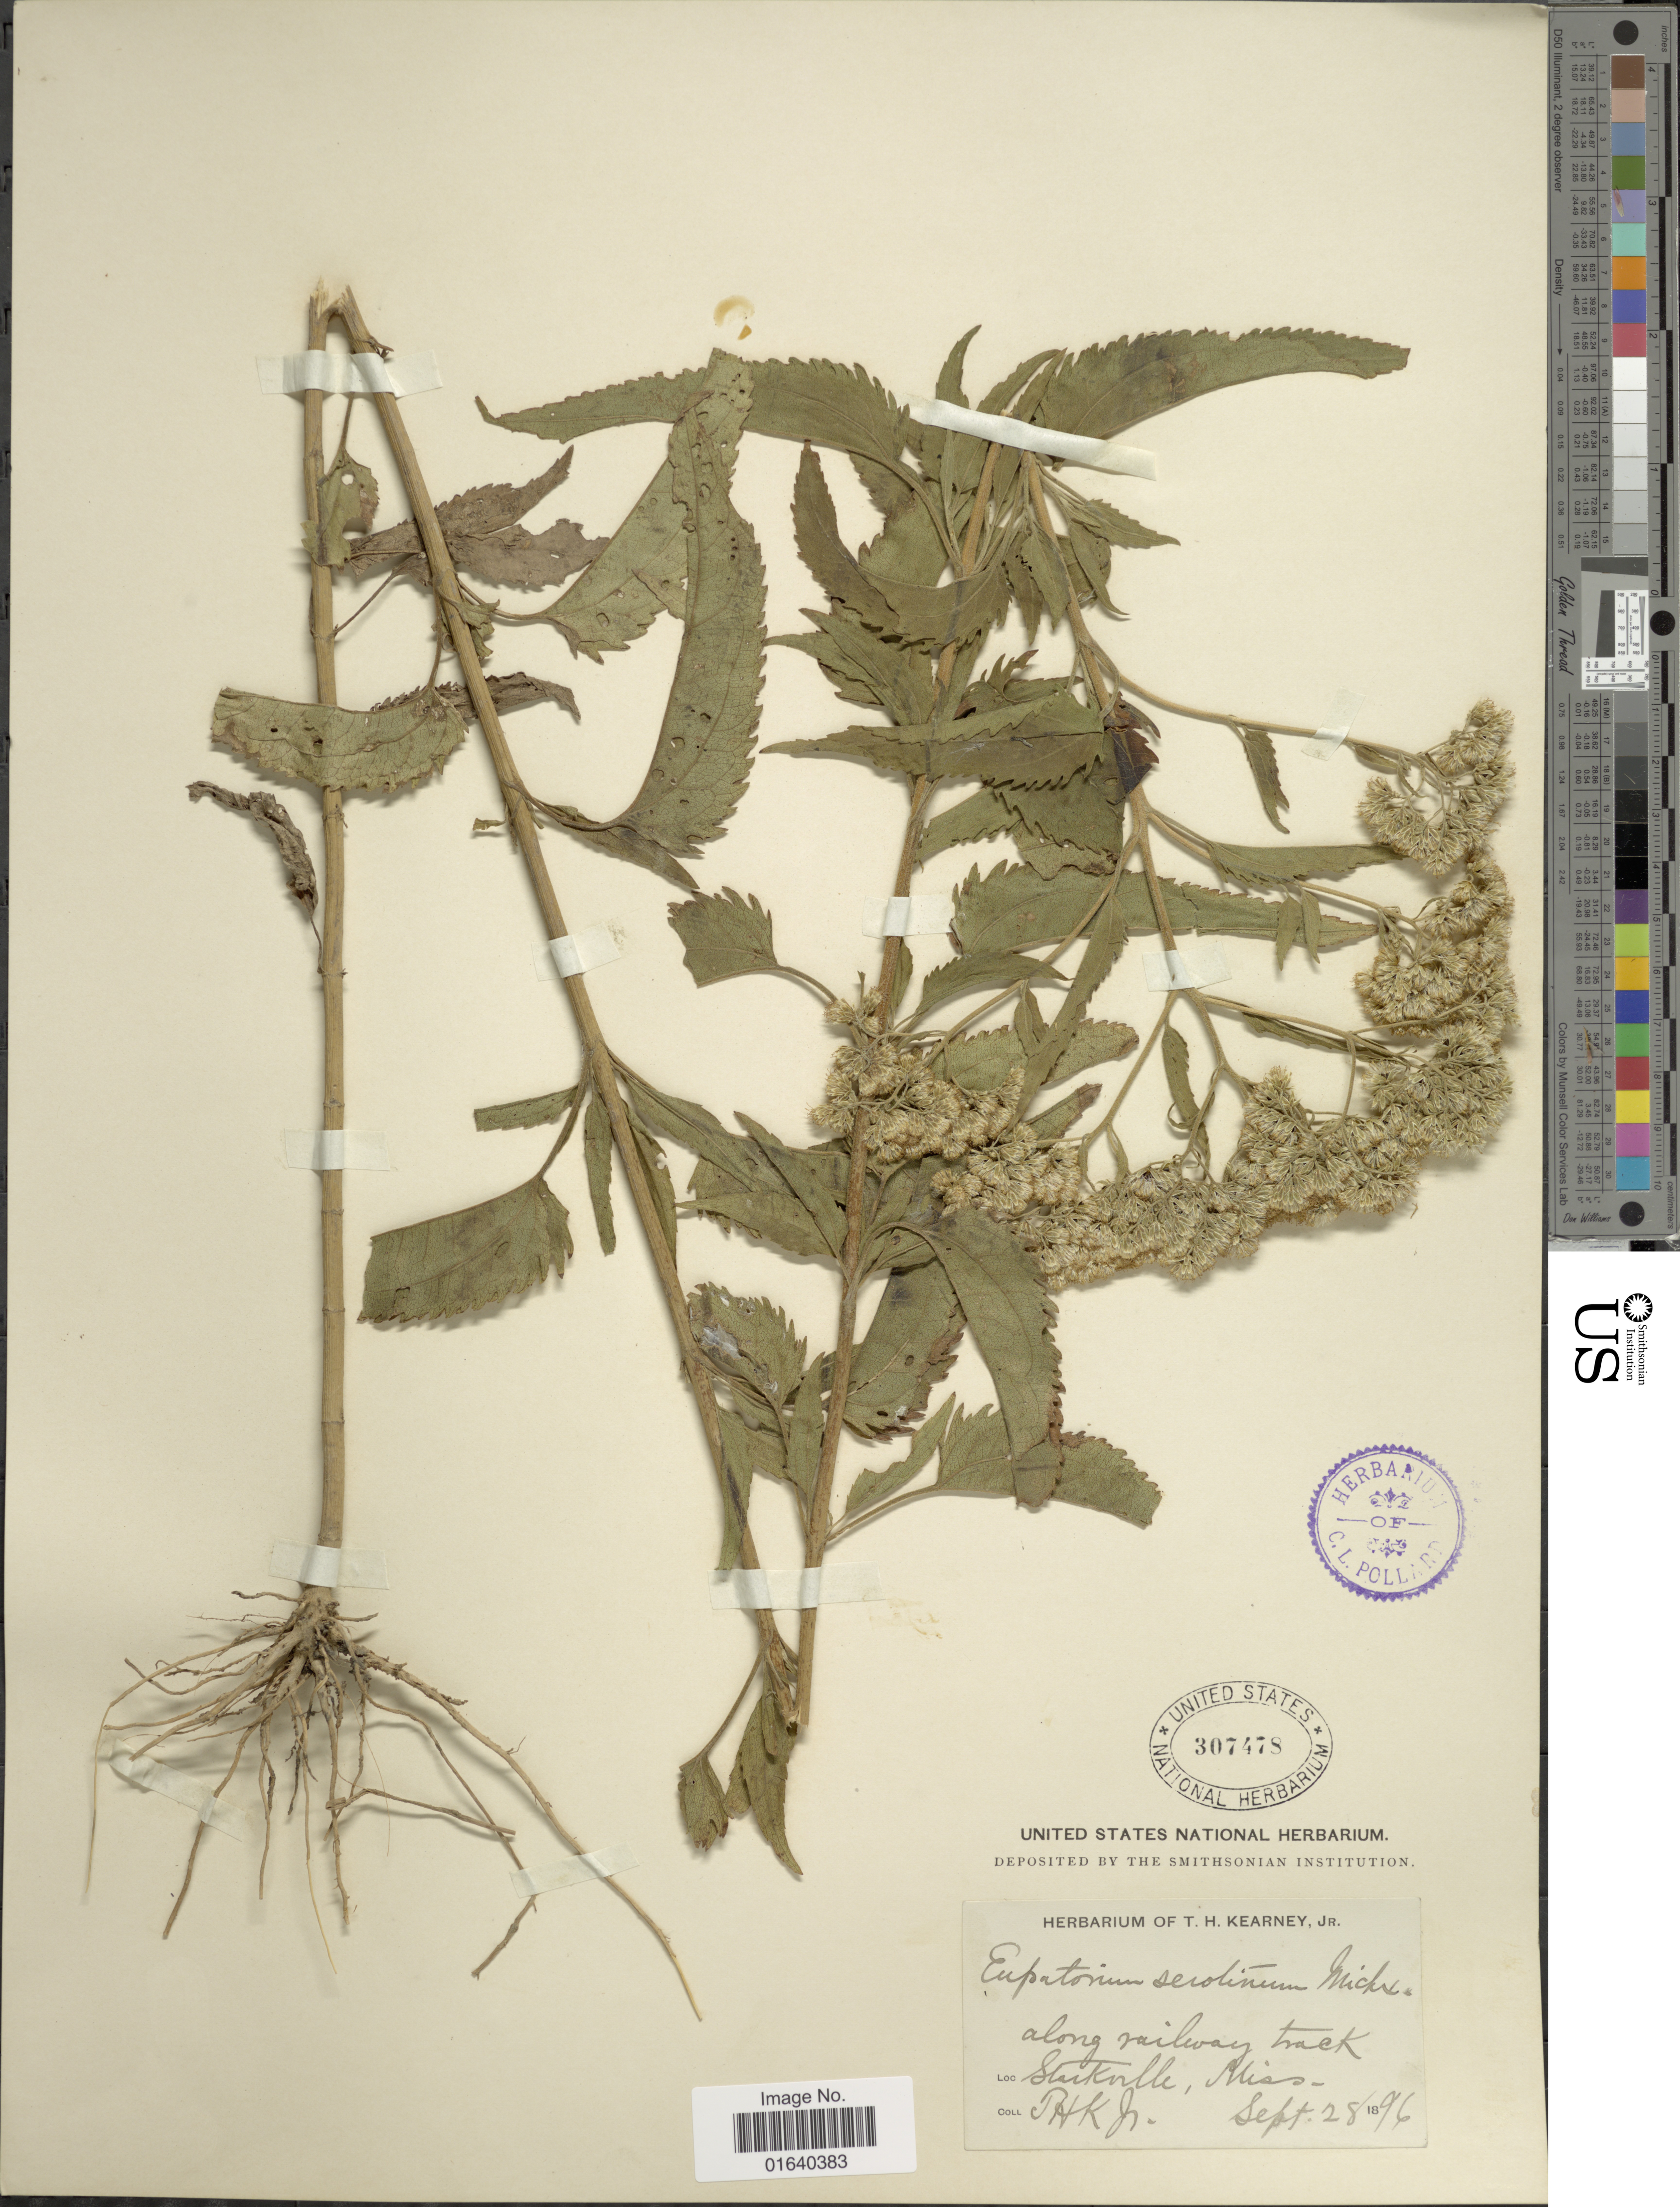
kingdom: Plantae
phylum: Tracheophyta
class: Magnoliopsida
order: Asterales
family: Asteraceae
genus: Eupatorium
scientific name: Eupatorium serotinum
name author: Michx.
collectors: T. H. Kearney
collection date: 1896-09-28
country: United States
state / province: Mississippi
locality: Along railway track Starkville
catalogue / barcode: US 307478